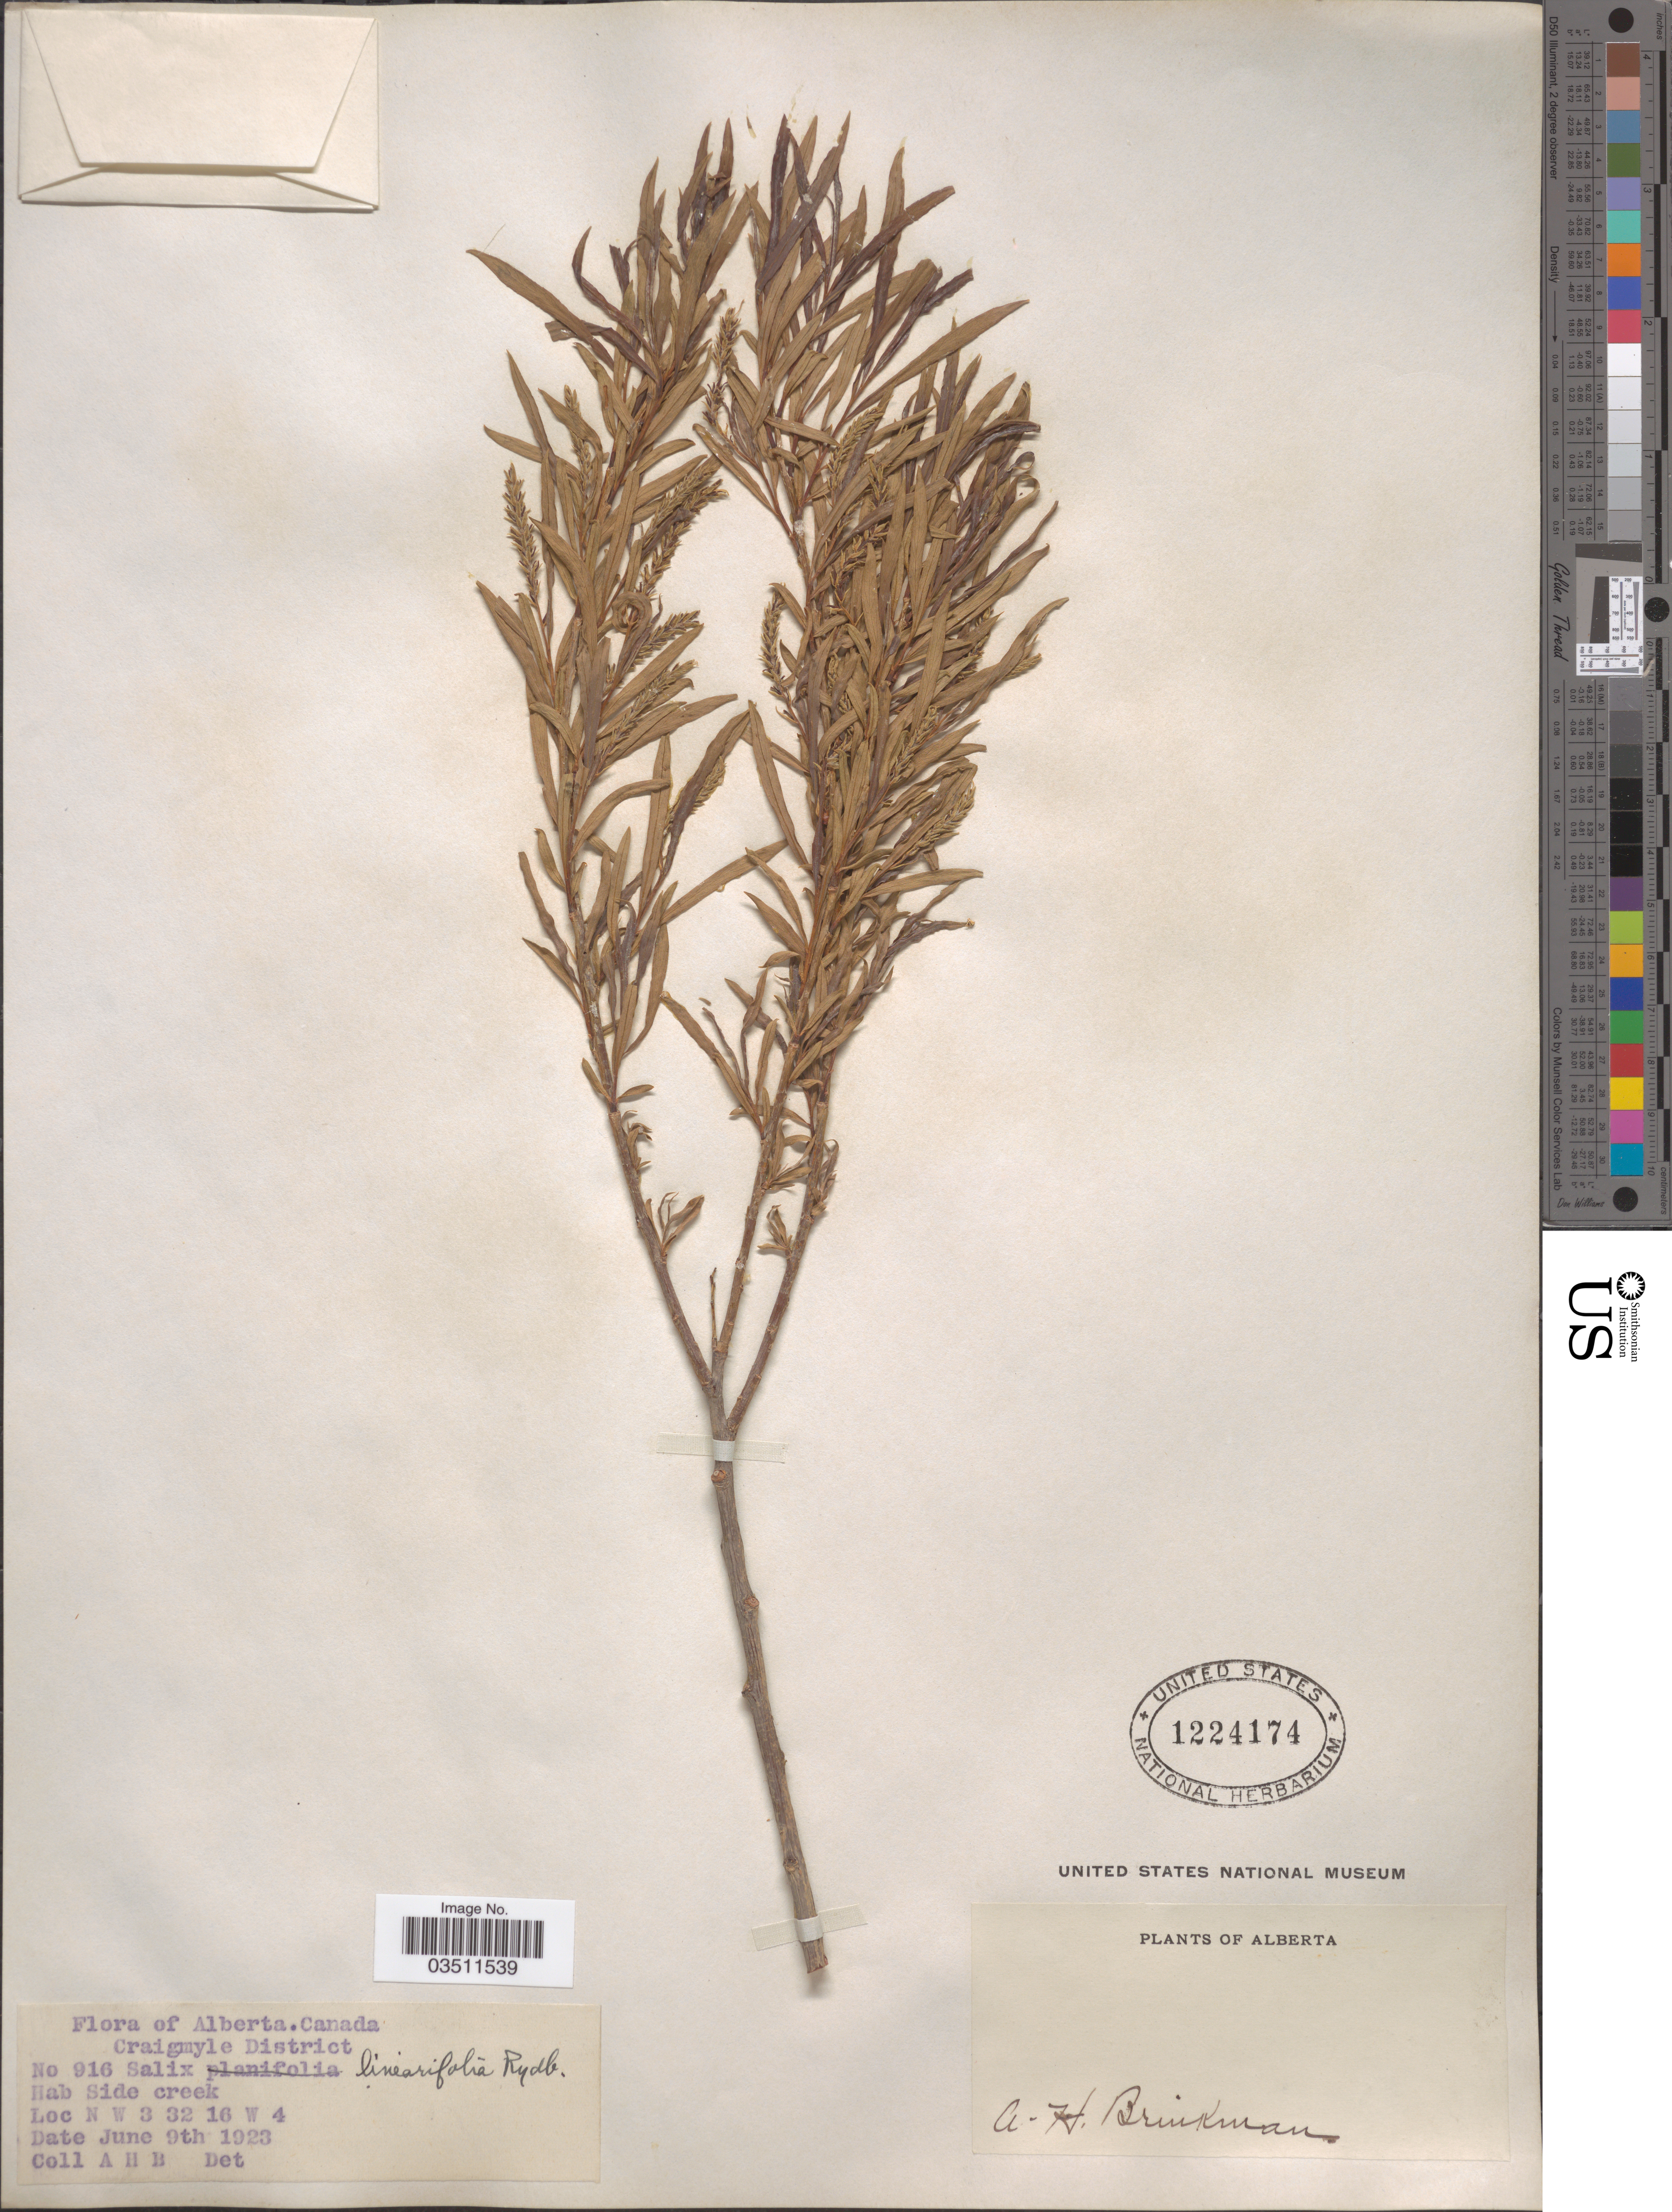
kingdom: Plantae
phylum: Tracheophyta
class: Magnoliopsida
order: Malpighiales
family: Salicaceae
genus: Salix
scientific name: Salix linearifolia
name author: E.L. Wolf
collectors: A. Brinkman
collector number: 916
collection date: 1923-06-09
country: Canada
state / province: Alberta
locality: Craigmyle District, Side creek. N W 3 32 16 W 4 [unsure placement]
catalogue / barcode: US 1224174